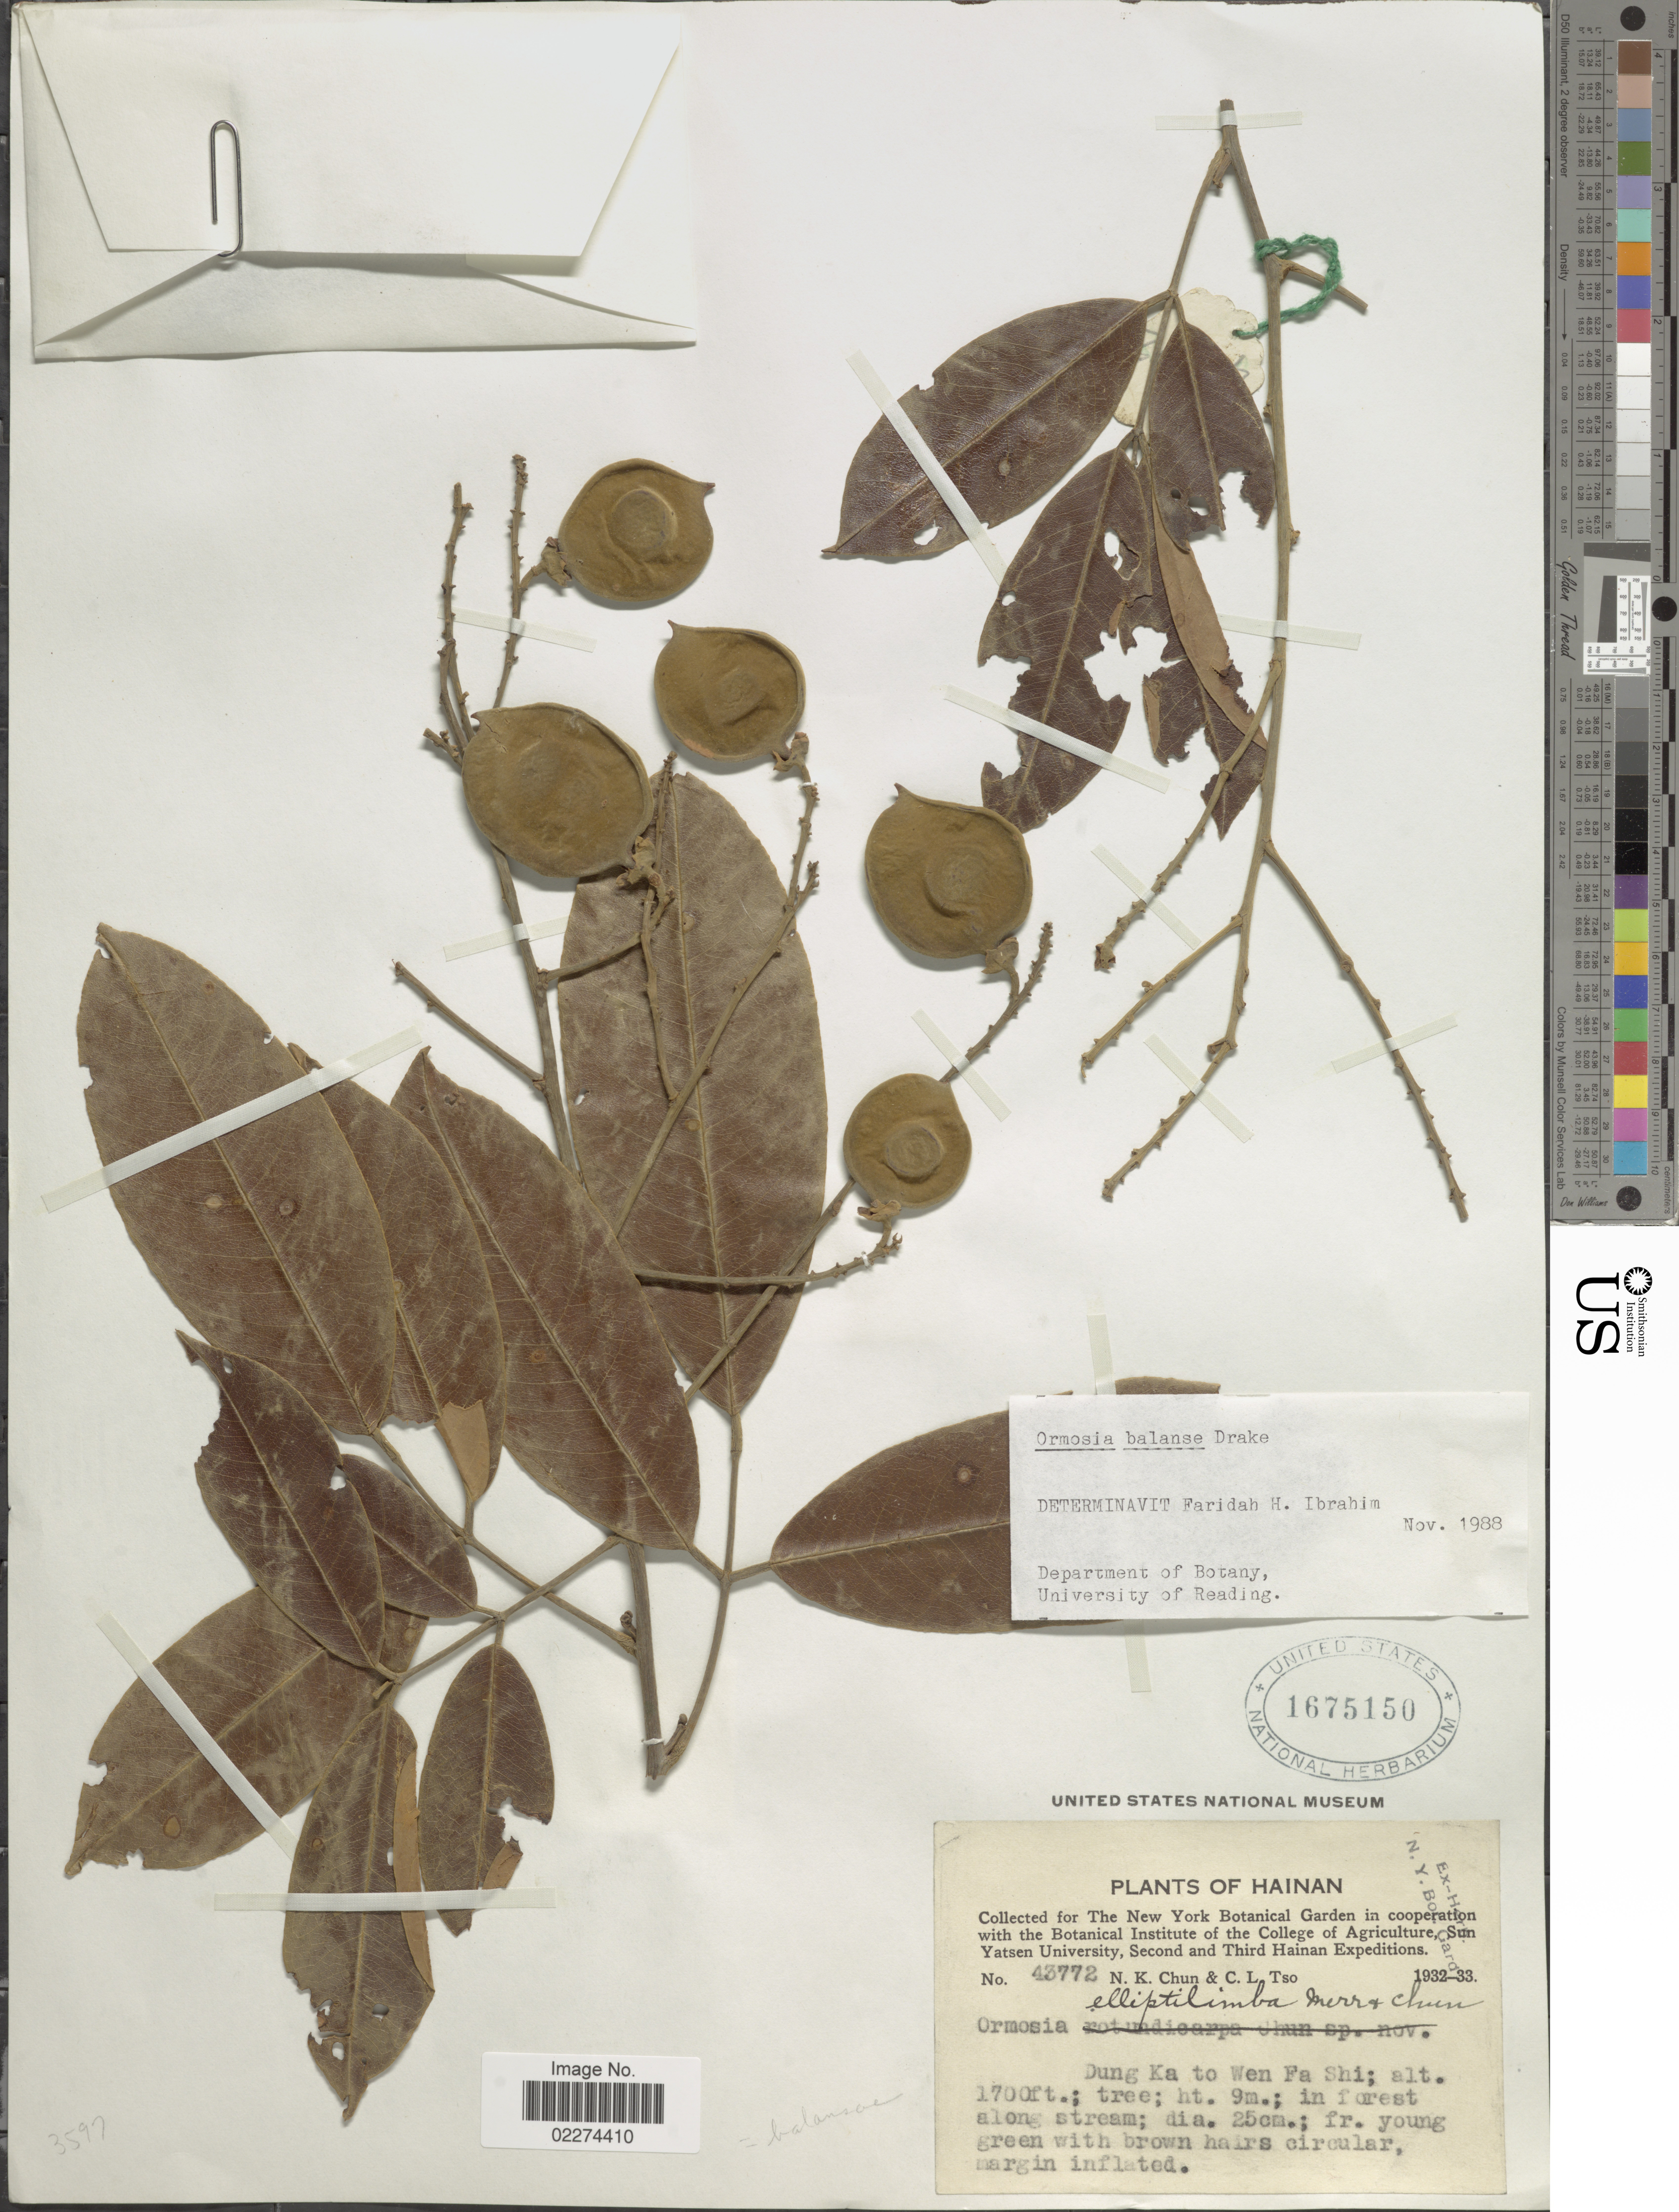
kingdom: Plantae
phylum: Tracheophyta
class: Magnoliopsida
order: Fabales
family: Fabaceae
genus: Ormosia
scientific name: Ormosia balansae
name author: Drake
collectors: N. K. Chun & C. Tso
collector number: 43772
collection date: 1932/1933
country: China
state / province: Hainan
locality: Dung Ka to Wen Fa Shi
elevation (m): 518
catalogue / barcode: US 1675150